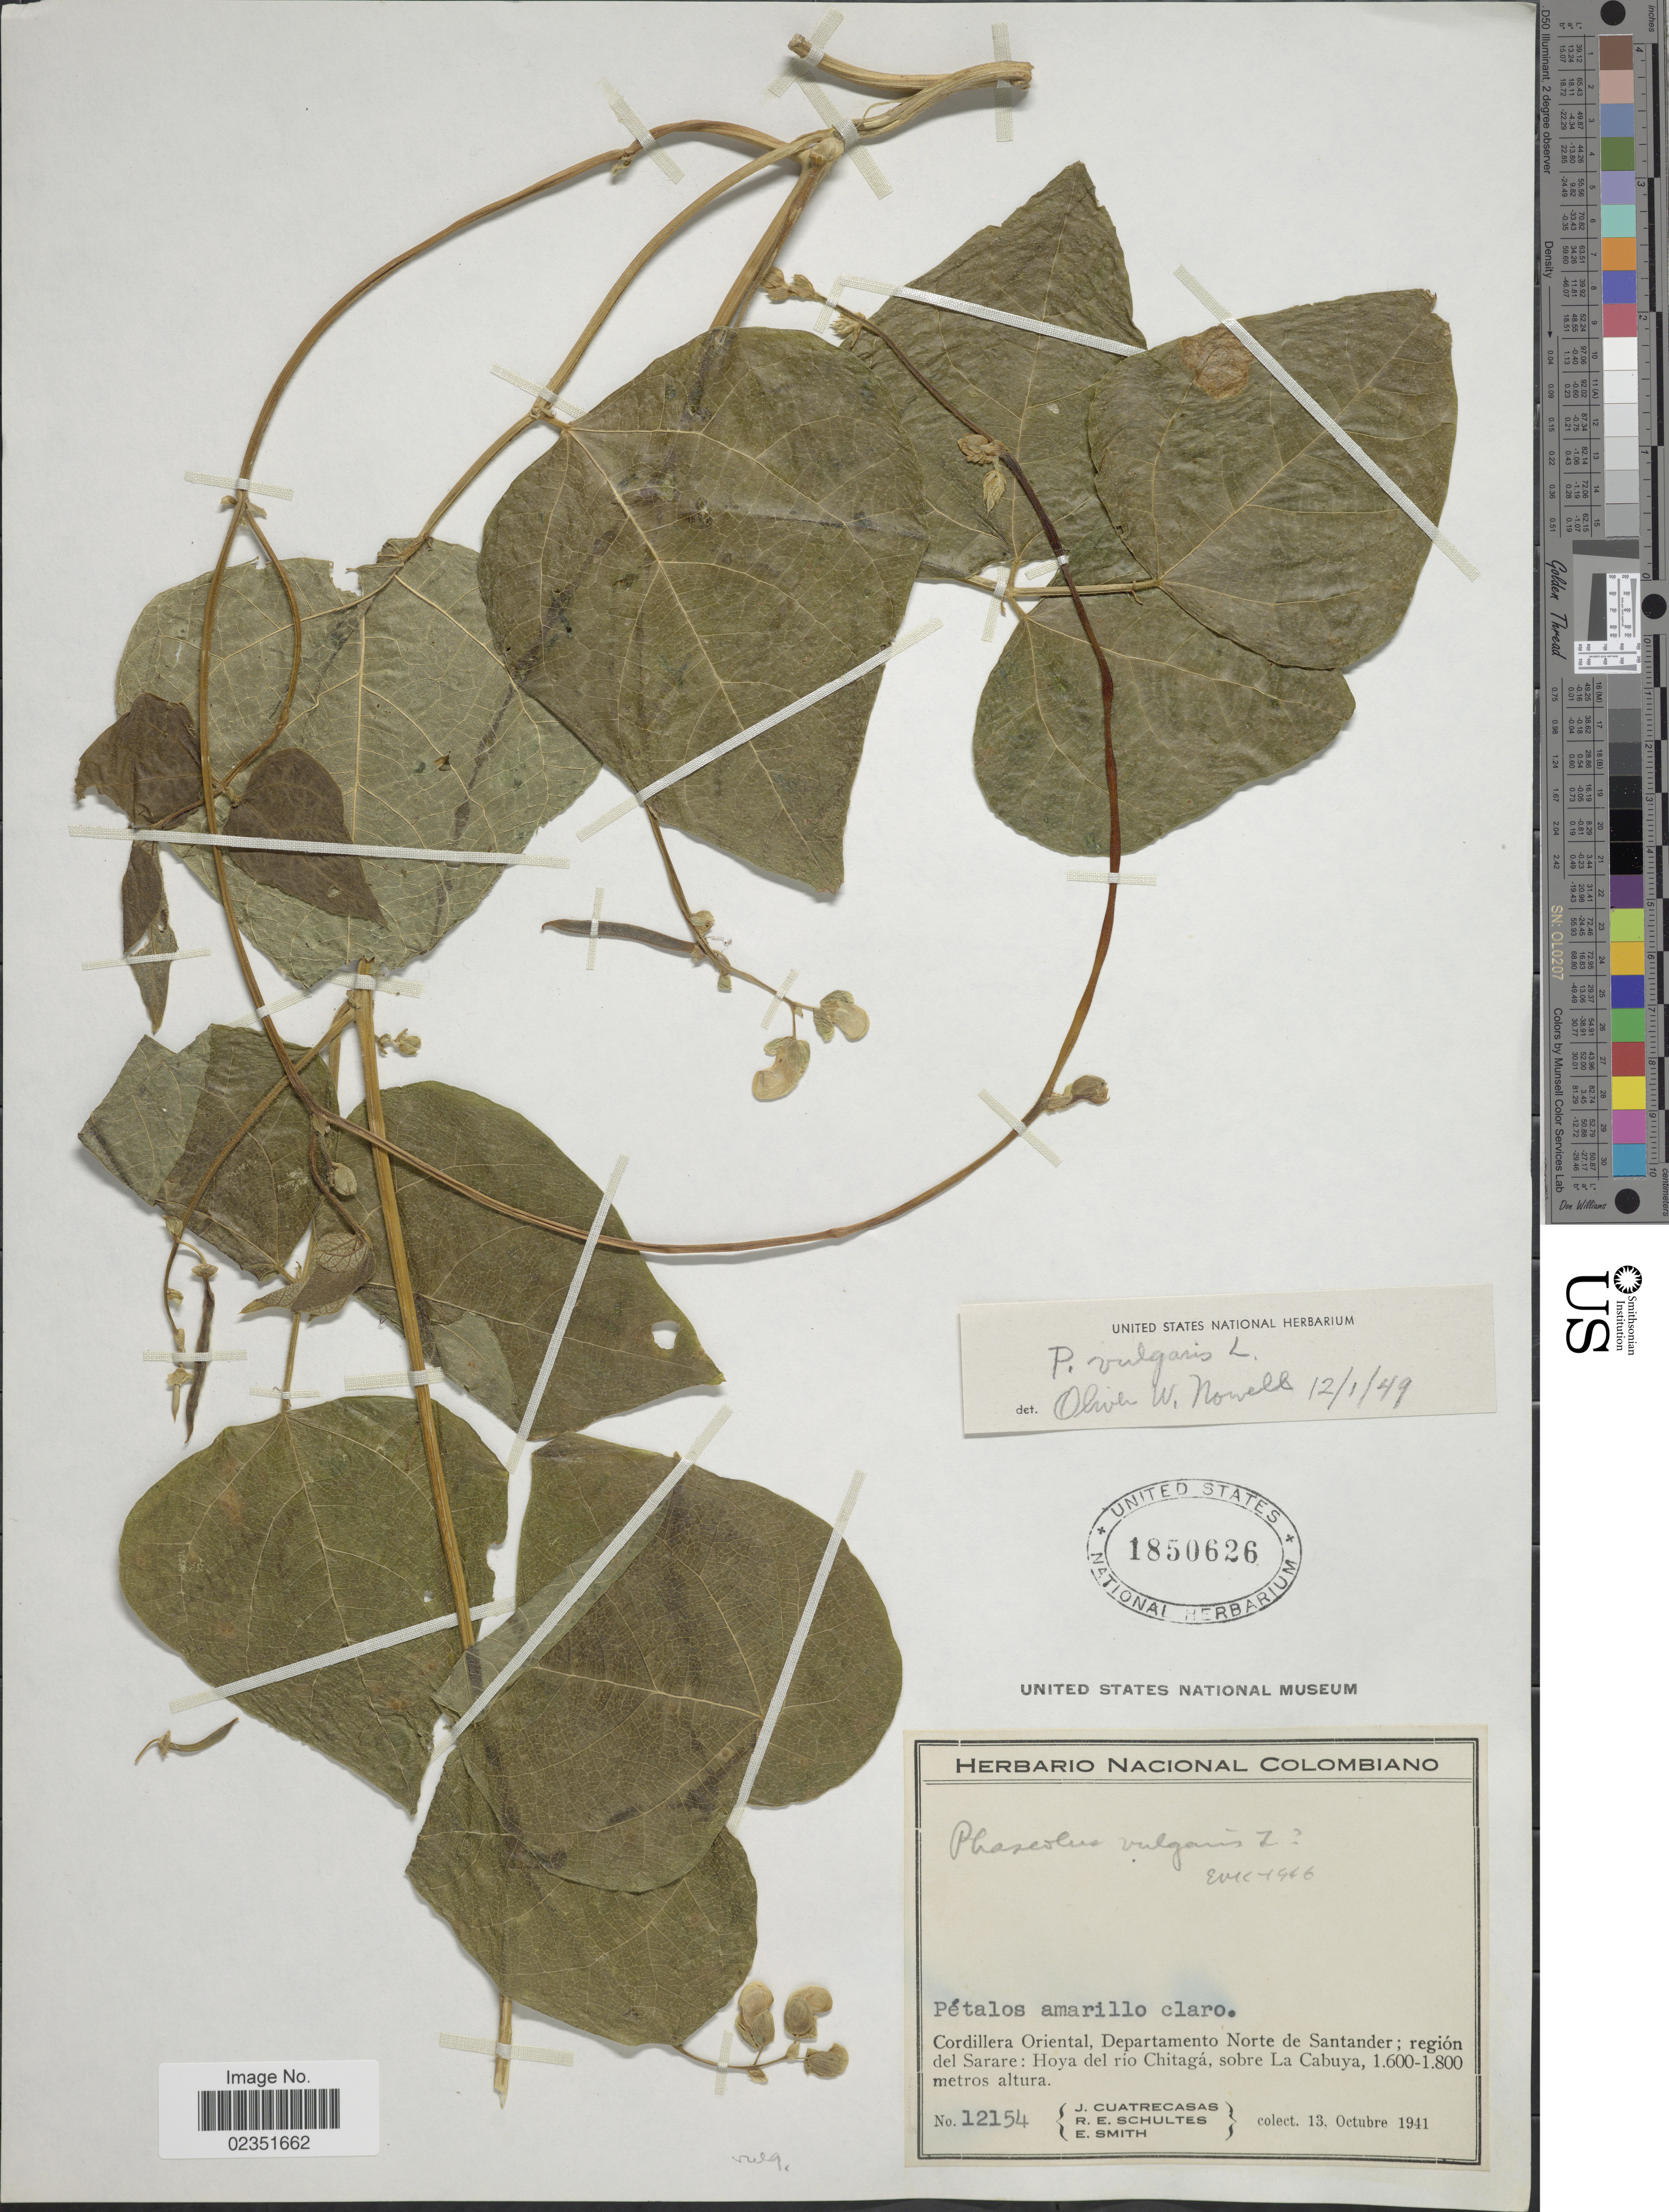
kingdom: Plantae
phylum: Tracheophyta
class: Magnoliopsida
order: Fabales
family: Fabaceae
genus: Phaseolus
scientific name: Phaseolus vulgaris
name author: L.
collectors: J. Cuatrecasas, R. E. Schultes & E. Smith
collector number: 12154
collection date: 1941-10-13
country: Colombia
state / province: Norte de Santander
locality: Cordillera Oriental; region del Sarare: Hoya del rio Chitaga, sobre La Cabuya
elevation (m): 1600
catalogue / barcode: US 1850626